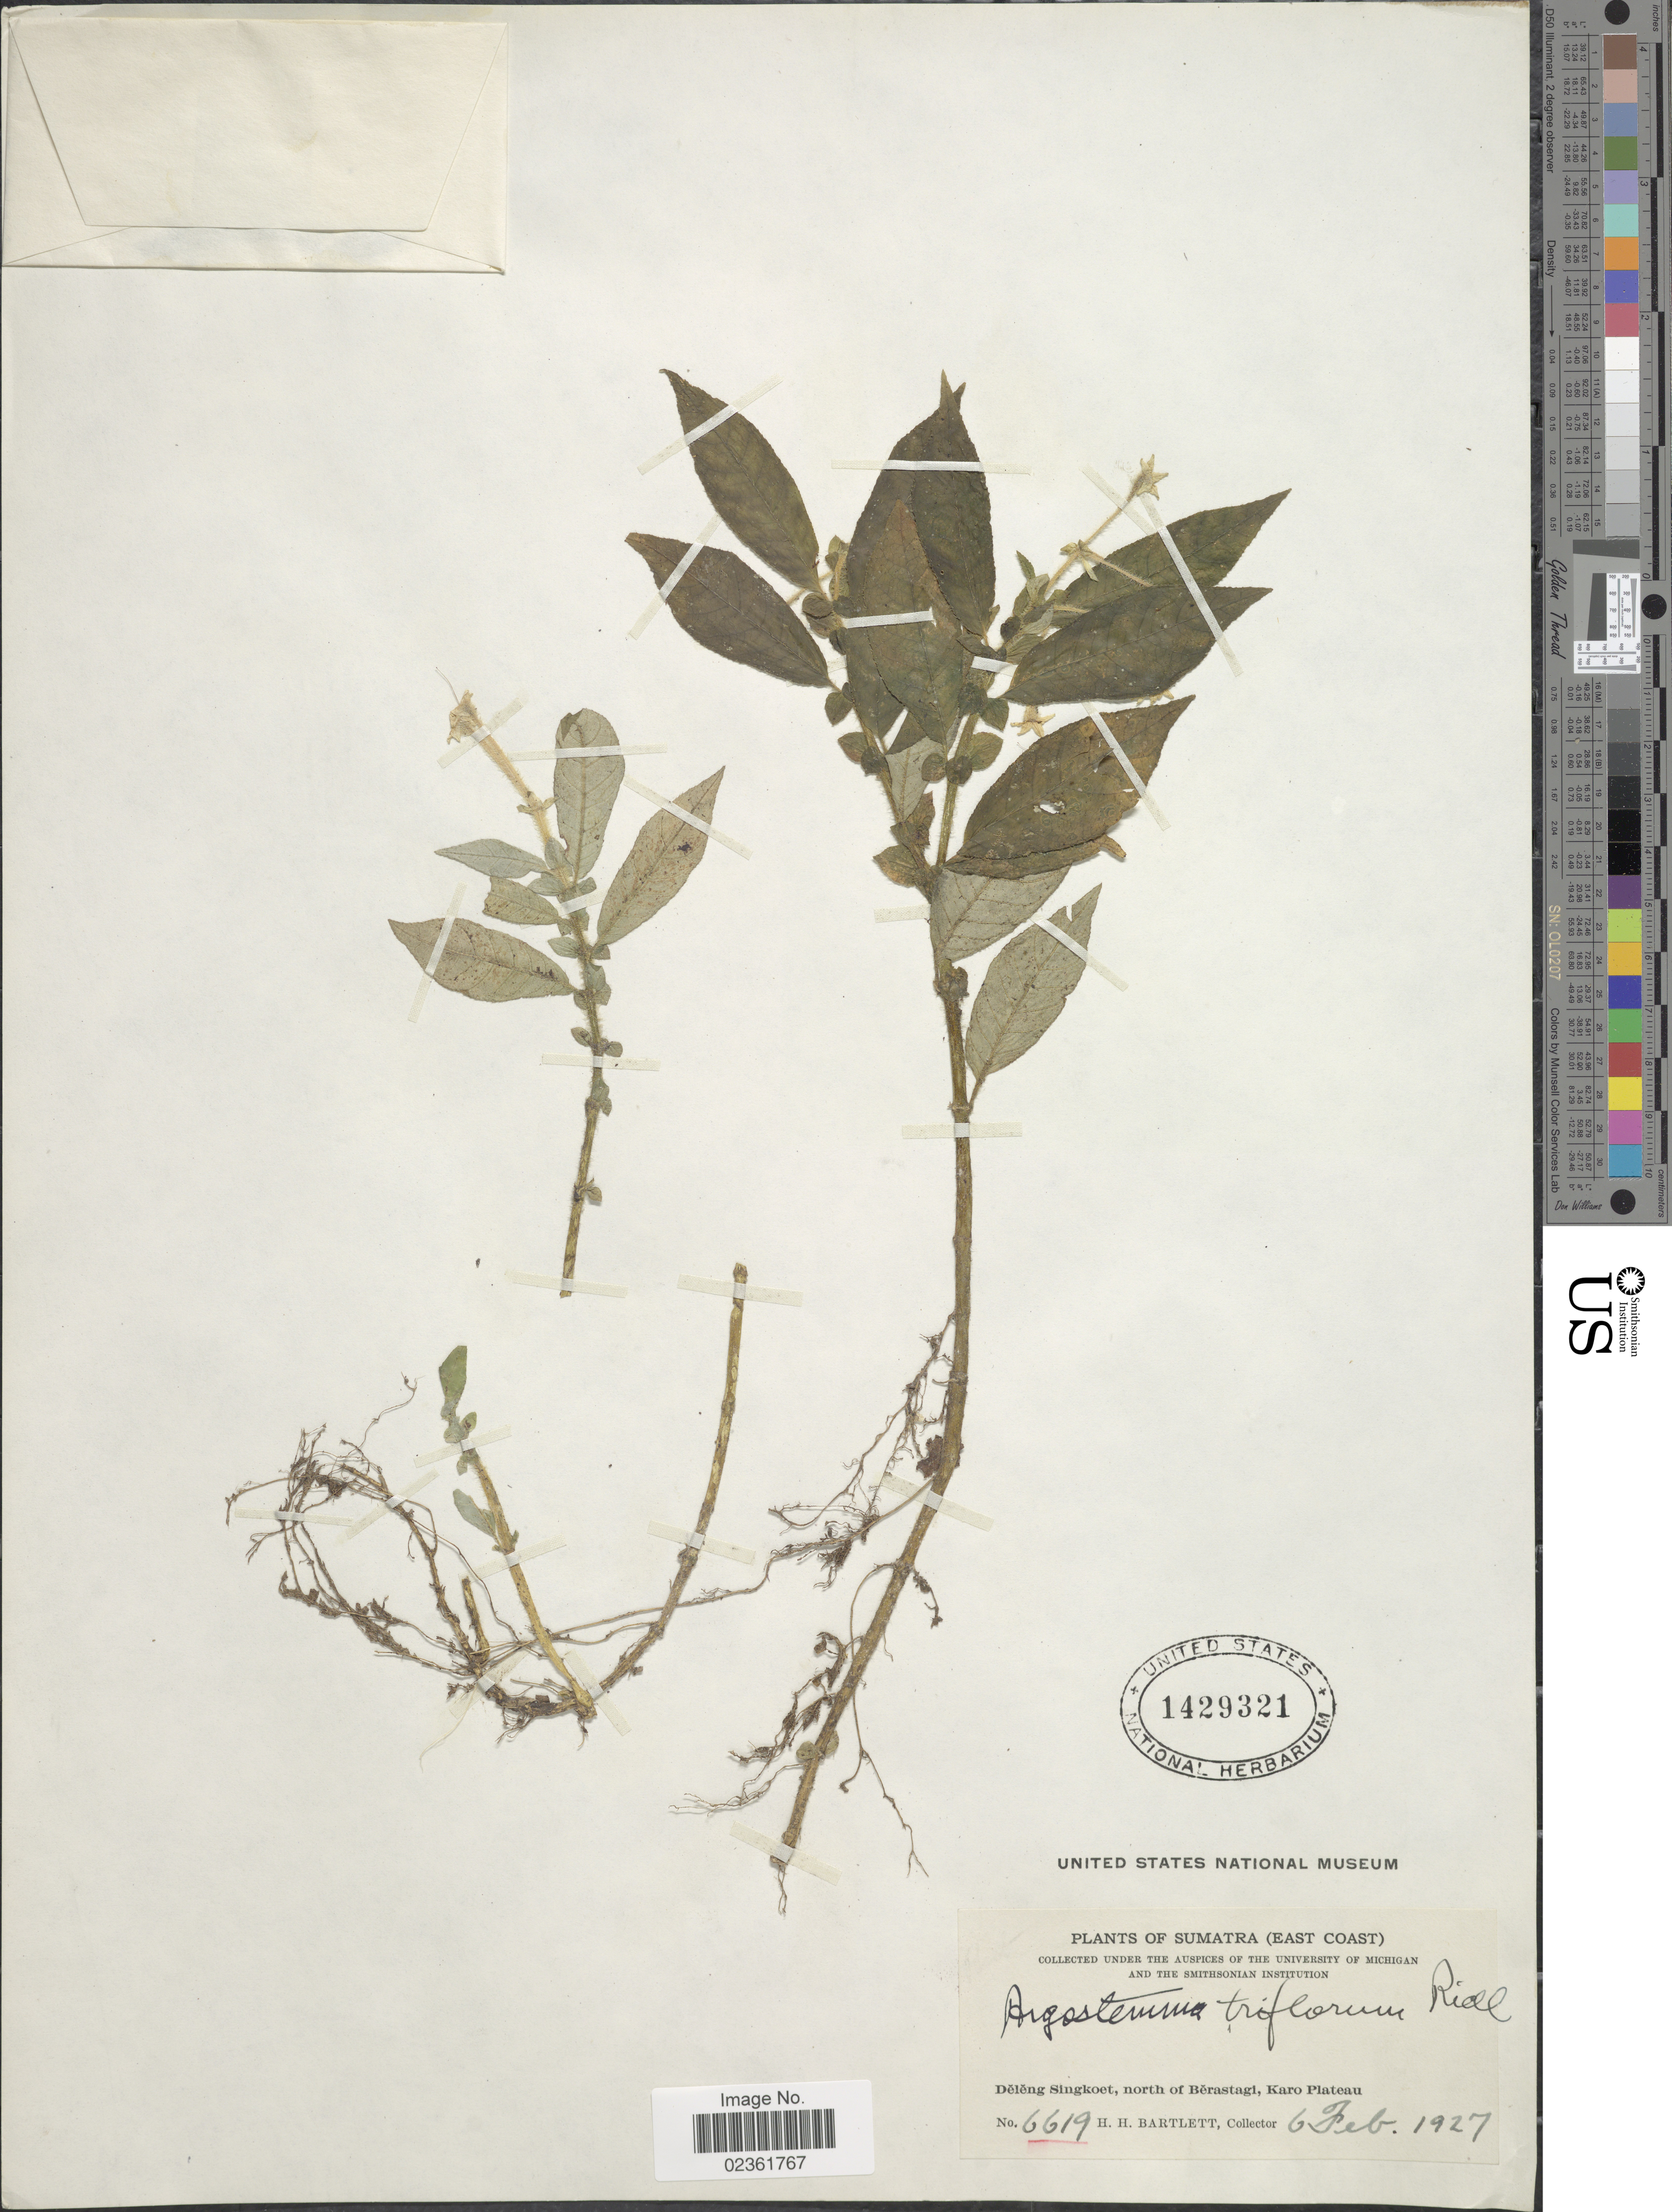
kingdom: Plantae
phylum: Tracheophyta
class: Magnoliopsida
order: Gentianales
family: Rubiaceae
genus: Argostemma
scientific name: Argostemma triflorum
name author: Ridl.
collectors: H. H. Bartlett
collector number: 6619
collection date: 1927-02-06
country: Indonesia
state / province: Sumatra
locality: (East Coast), Deleng Singkoet, north of Berastagi, Karo Plateau.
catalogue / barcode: US 1429321